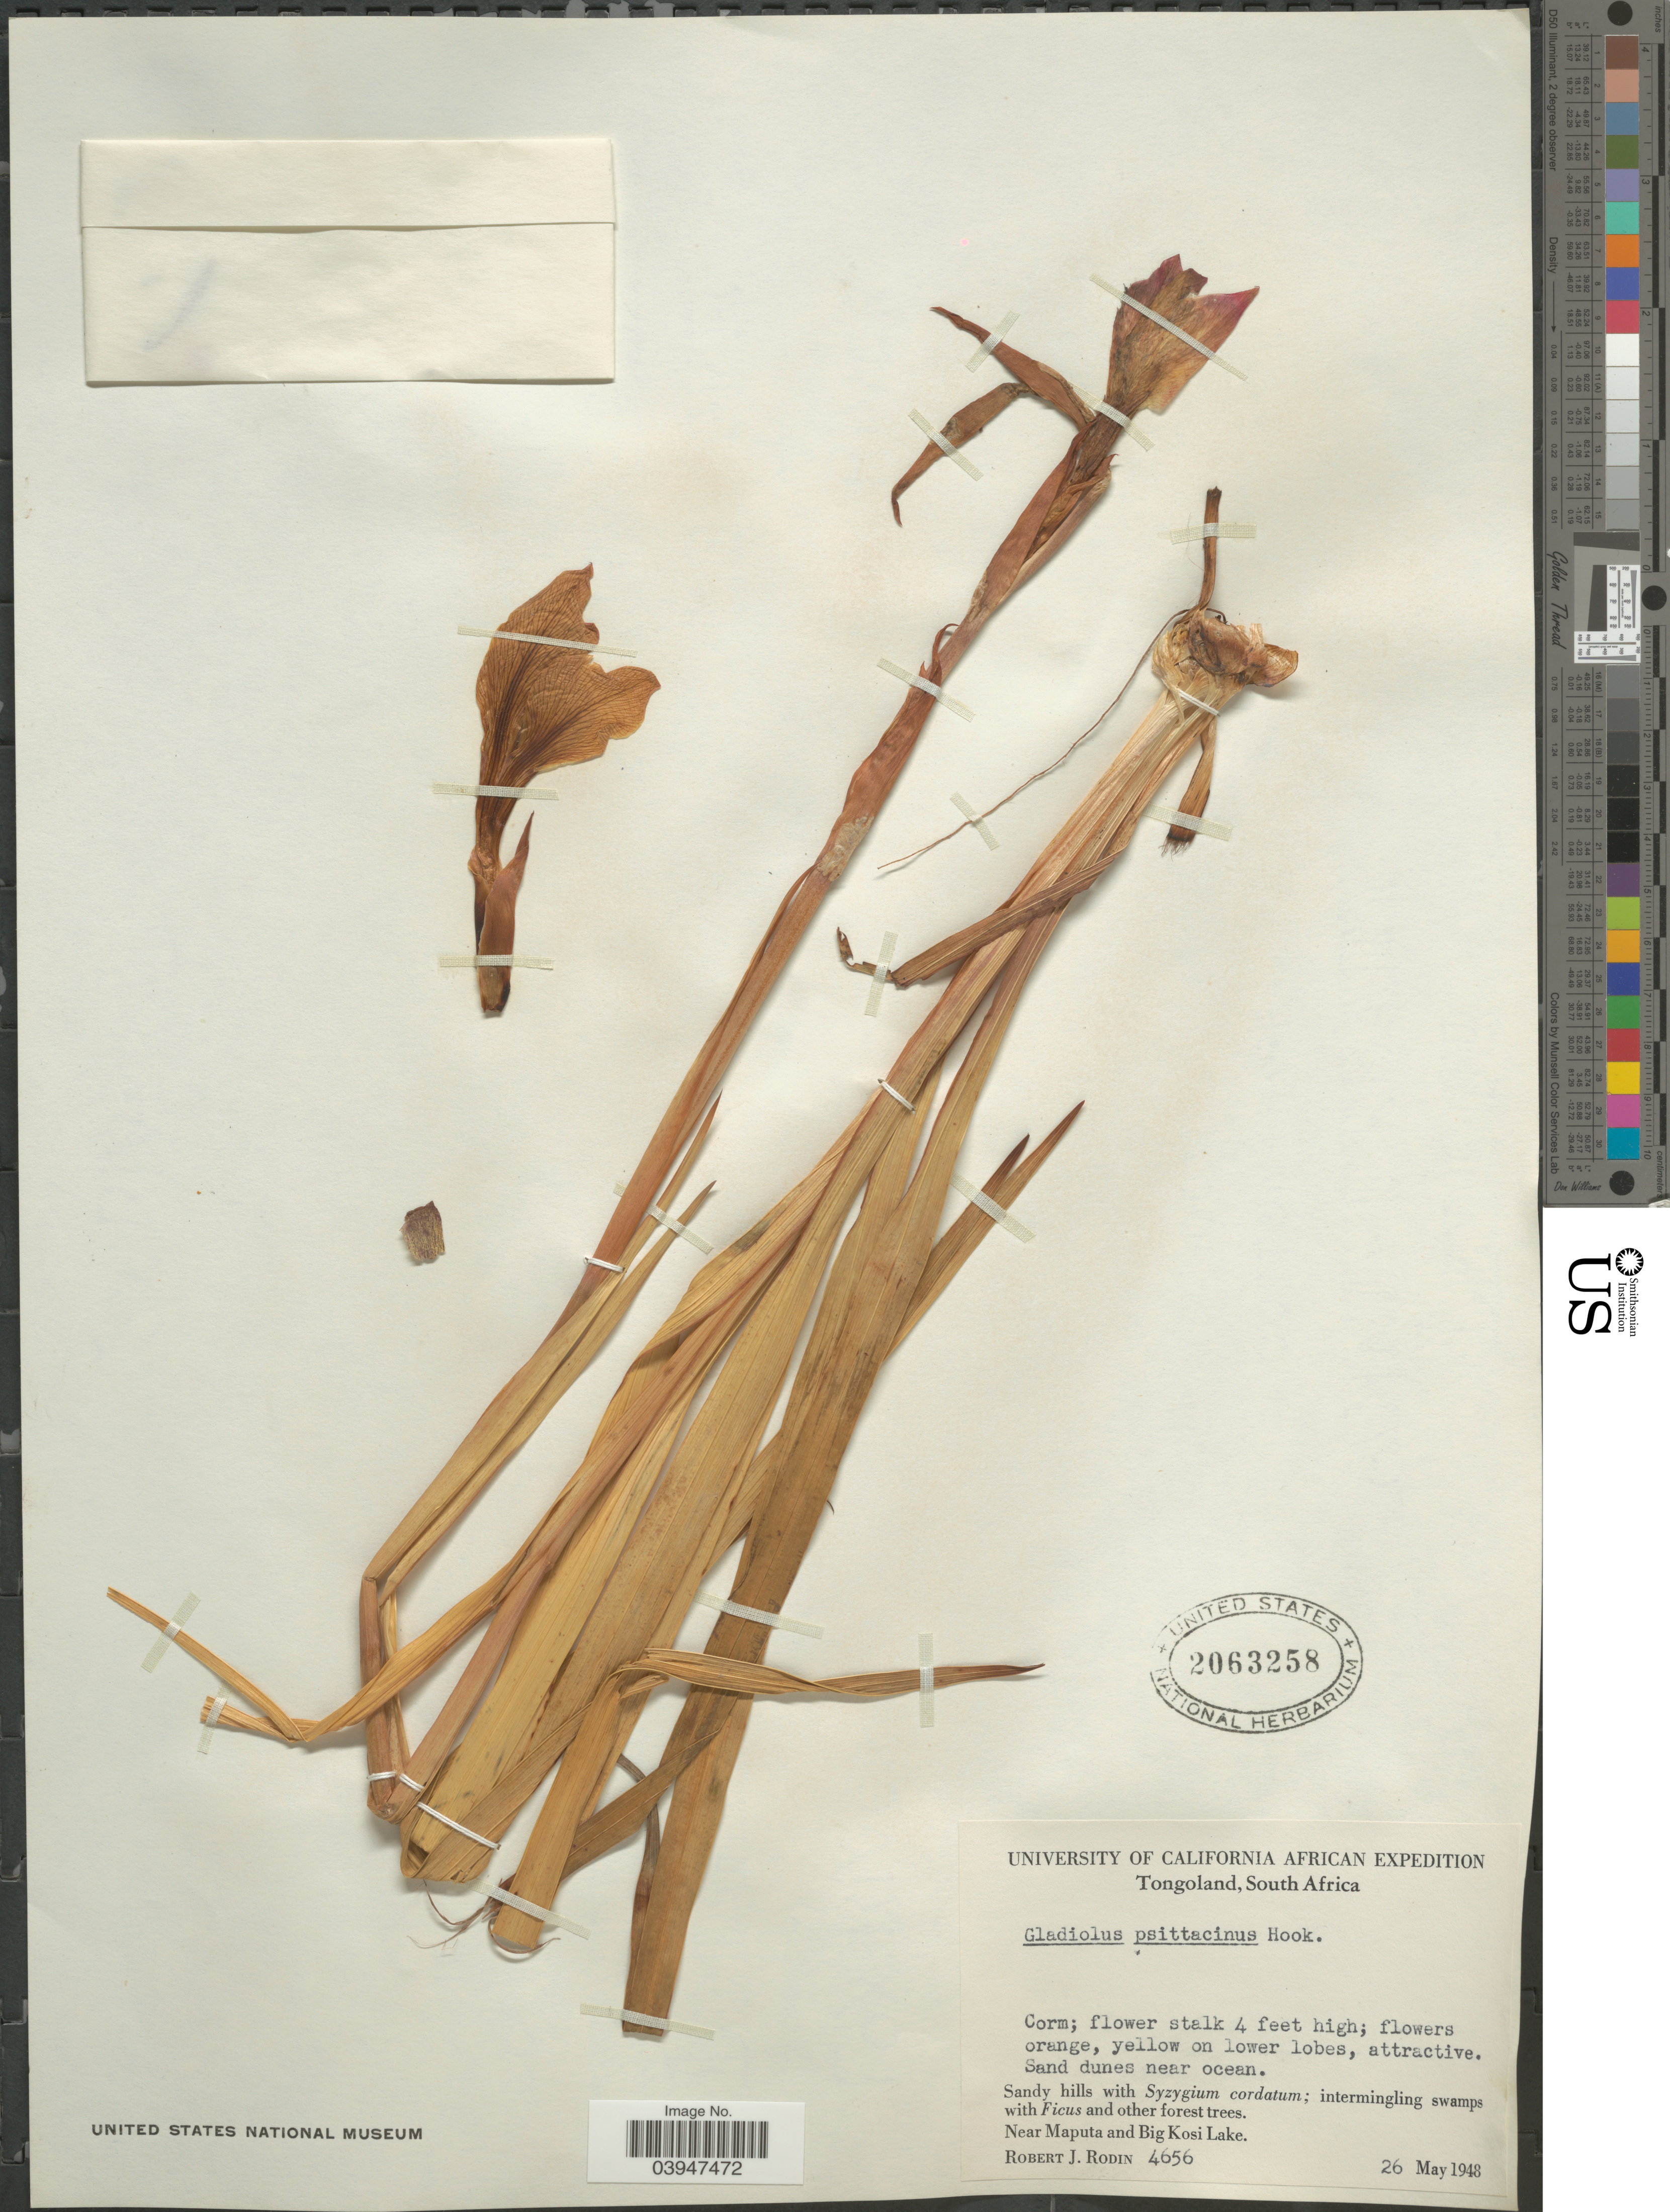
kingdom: Plantae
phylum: Tracheophyta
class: Liliopsida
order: Asparagales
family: Iridaceae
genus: Gladiolus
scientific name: Gladiolus psittacinus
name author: Hook.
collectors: R. J. Rodin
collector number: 4656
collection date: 1948-05-26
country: South Africa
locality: Tongoland. Near Maputa and Big Kosi Lake.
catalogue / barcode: US 2063258